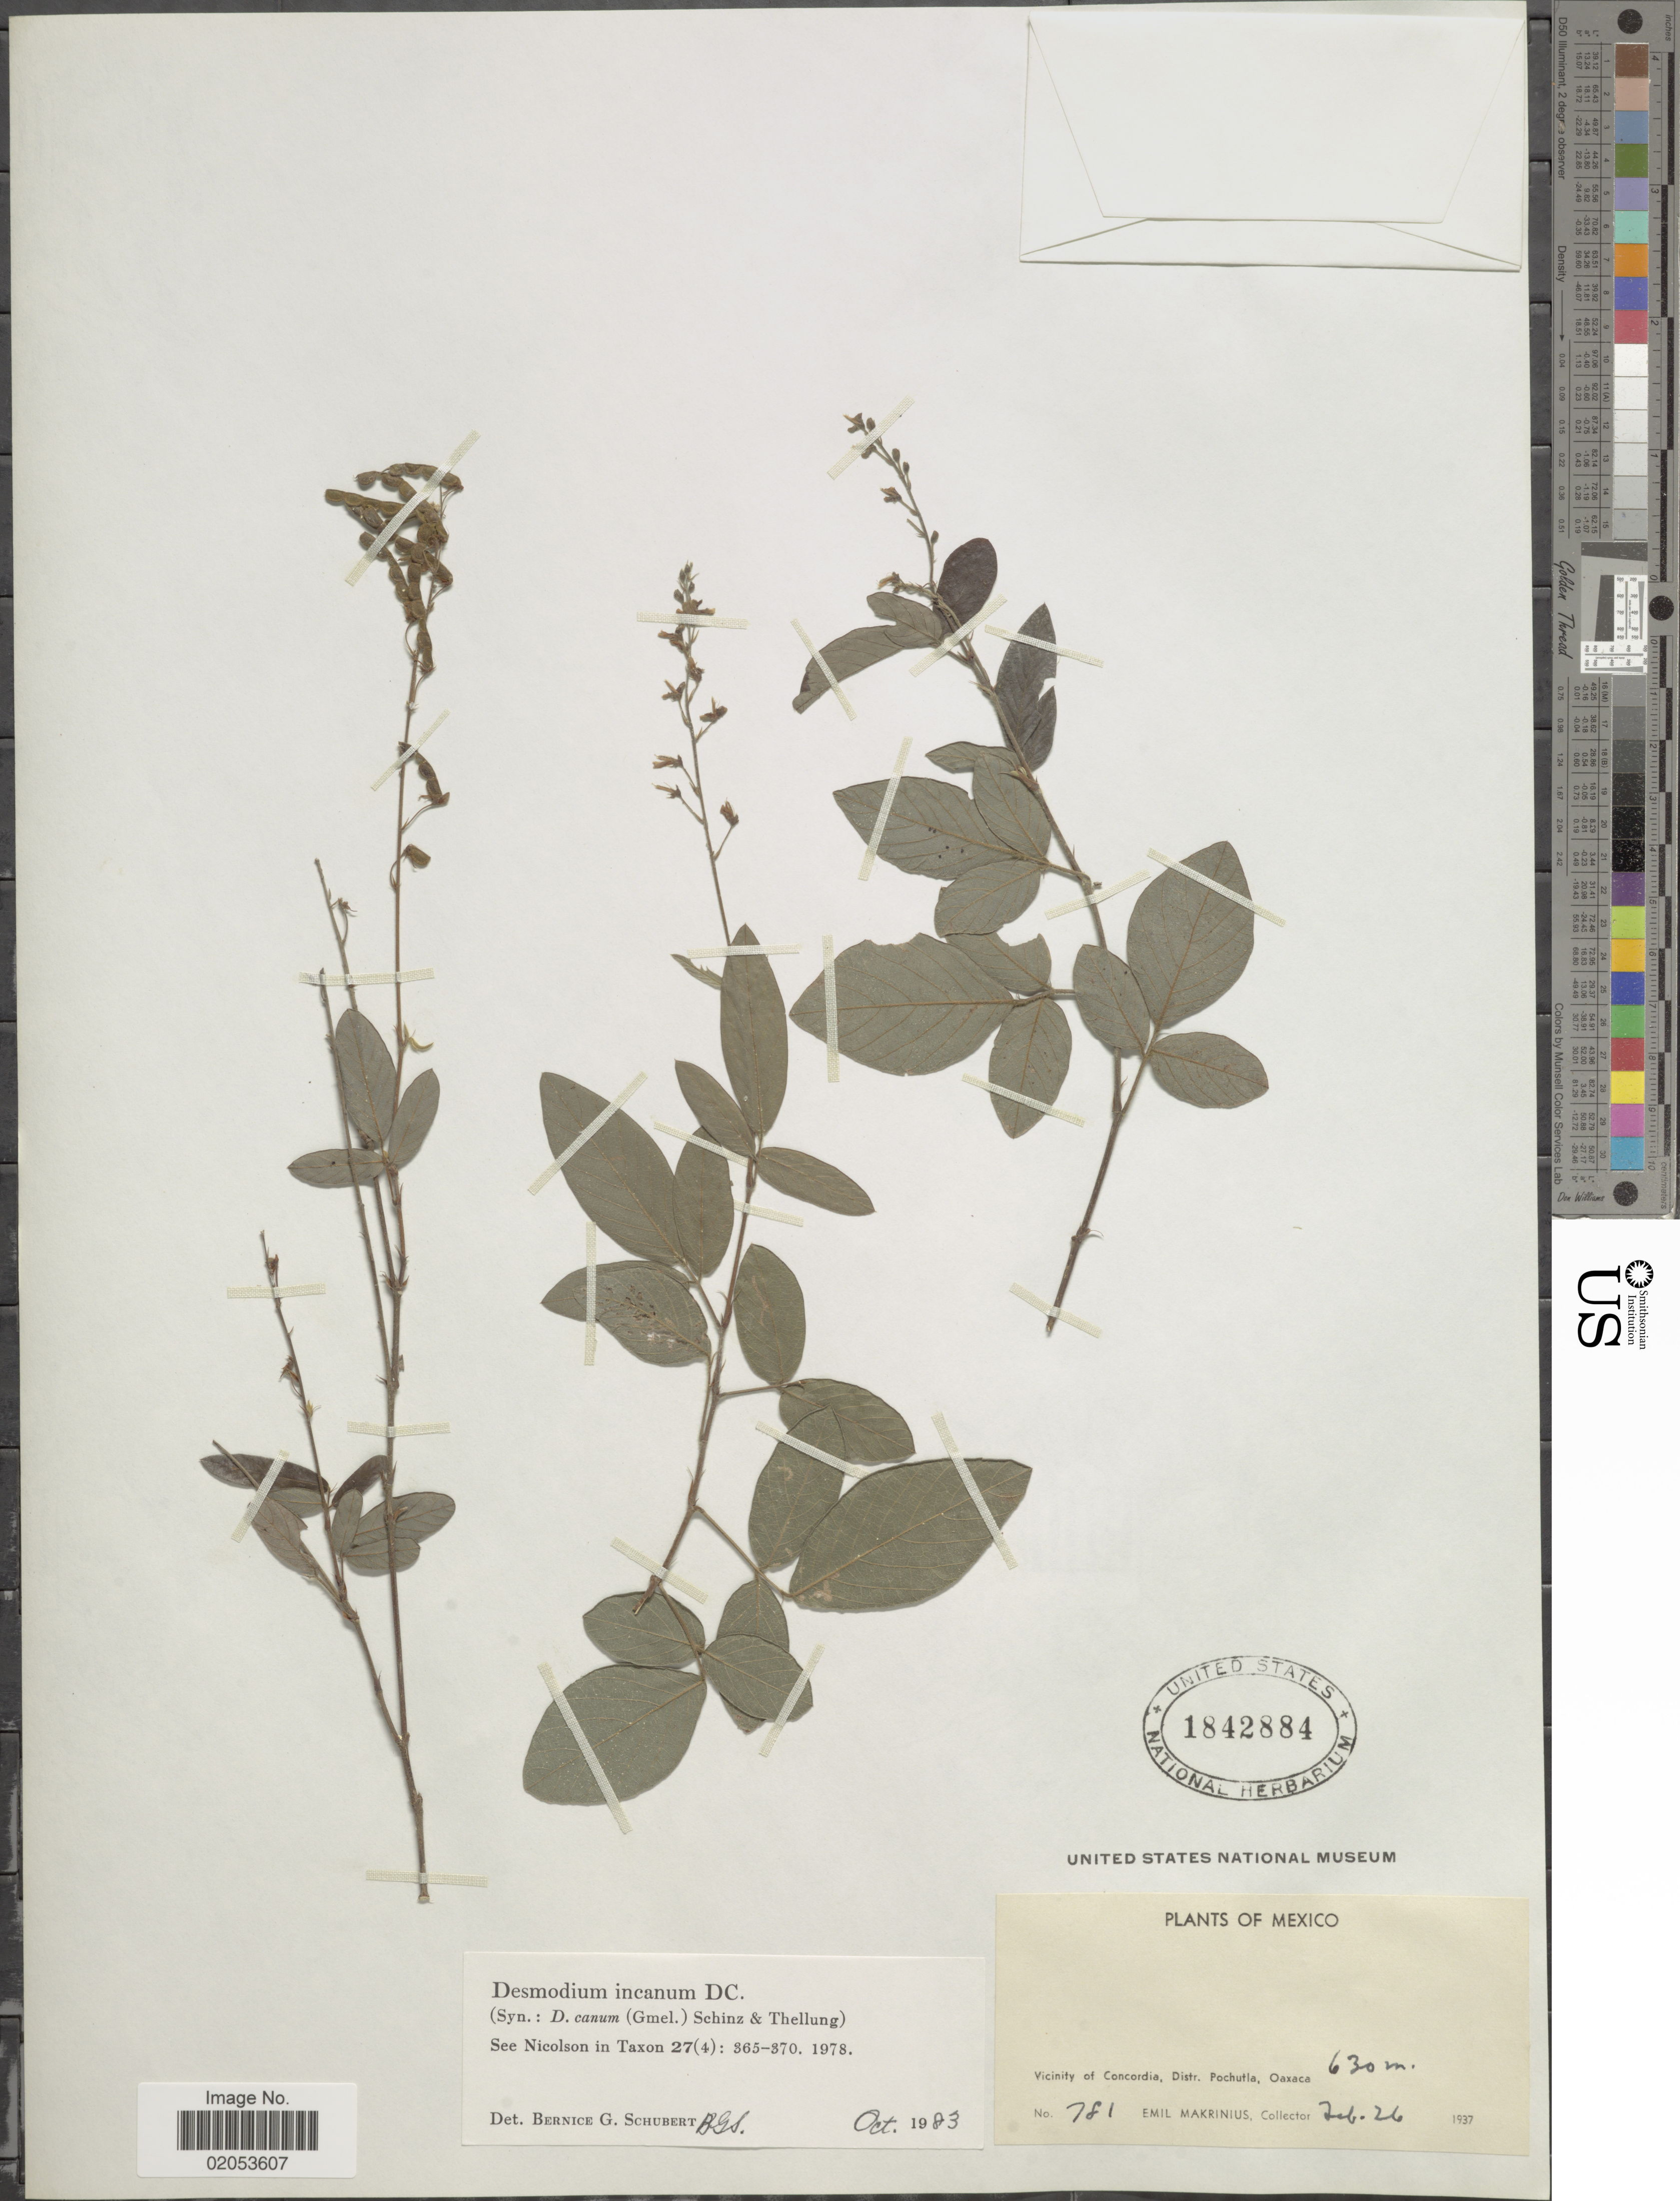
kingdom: Plantae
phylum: Tracheophyta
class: Magnoliopsida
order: Fabales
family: Fabaceae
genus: Desmodium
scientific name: Desmodium incanum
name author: (Sw.) DC.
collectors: E. Makrinius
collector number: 781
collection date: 1937-02-26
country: Mexico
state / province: Oaxaca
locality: Vicinity of Concordia, Distr. Pochutia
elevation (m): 630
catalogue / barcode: US 1842884